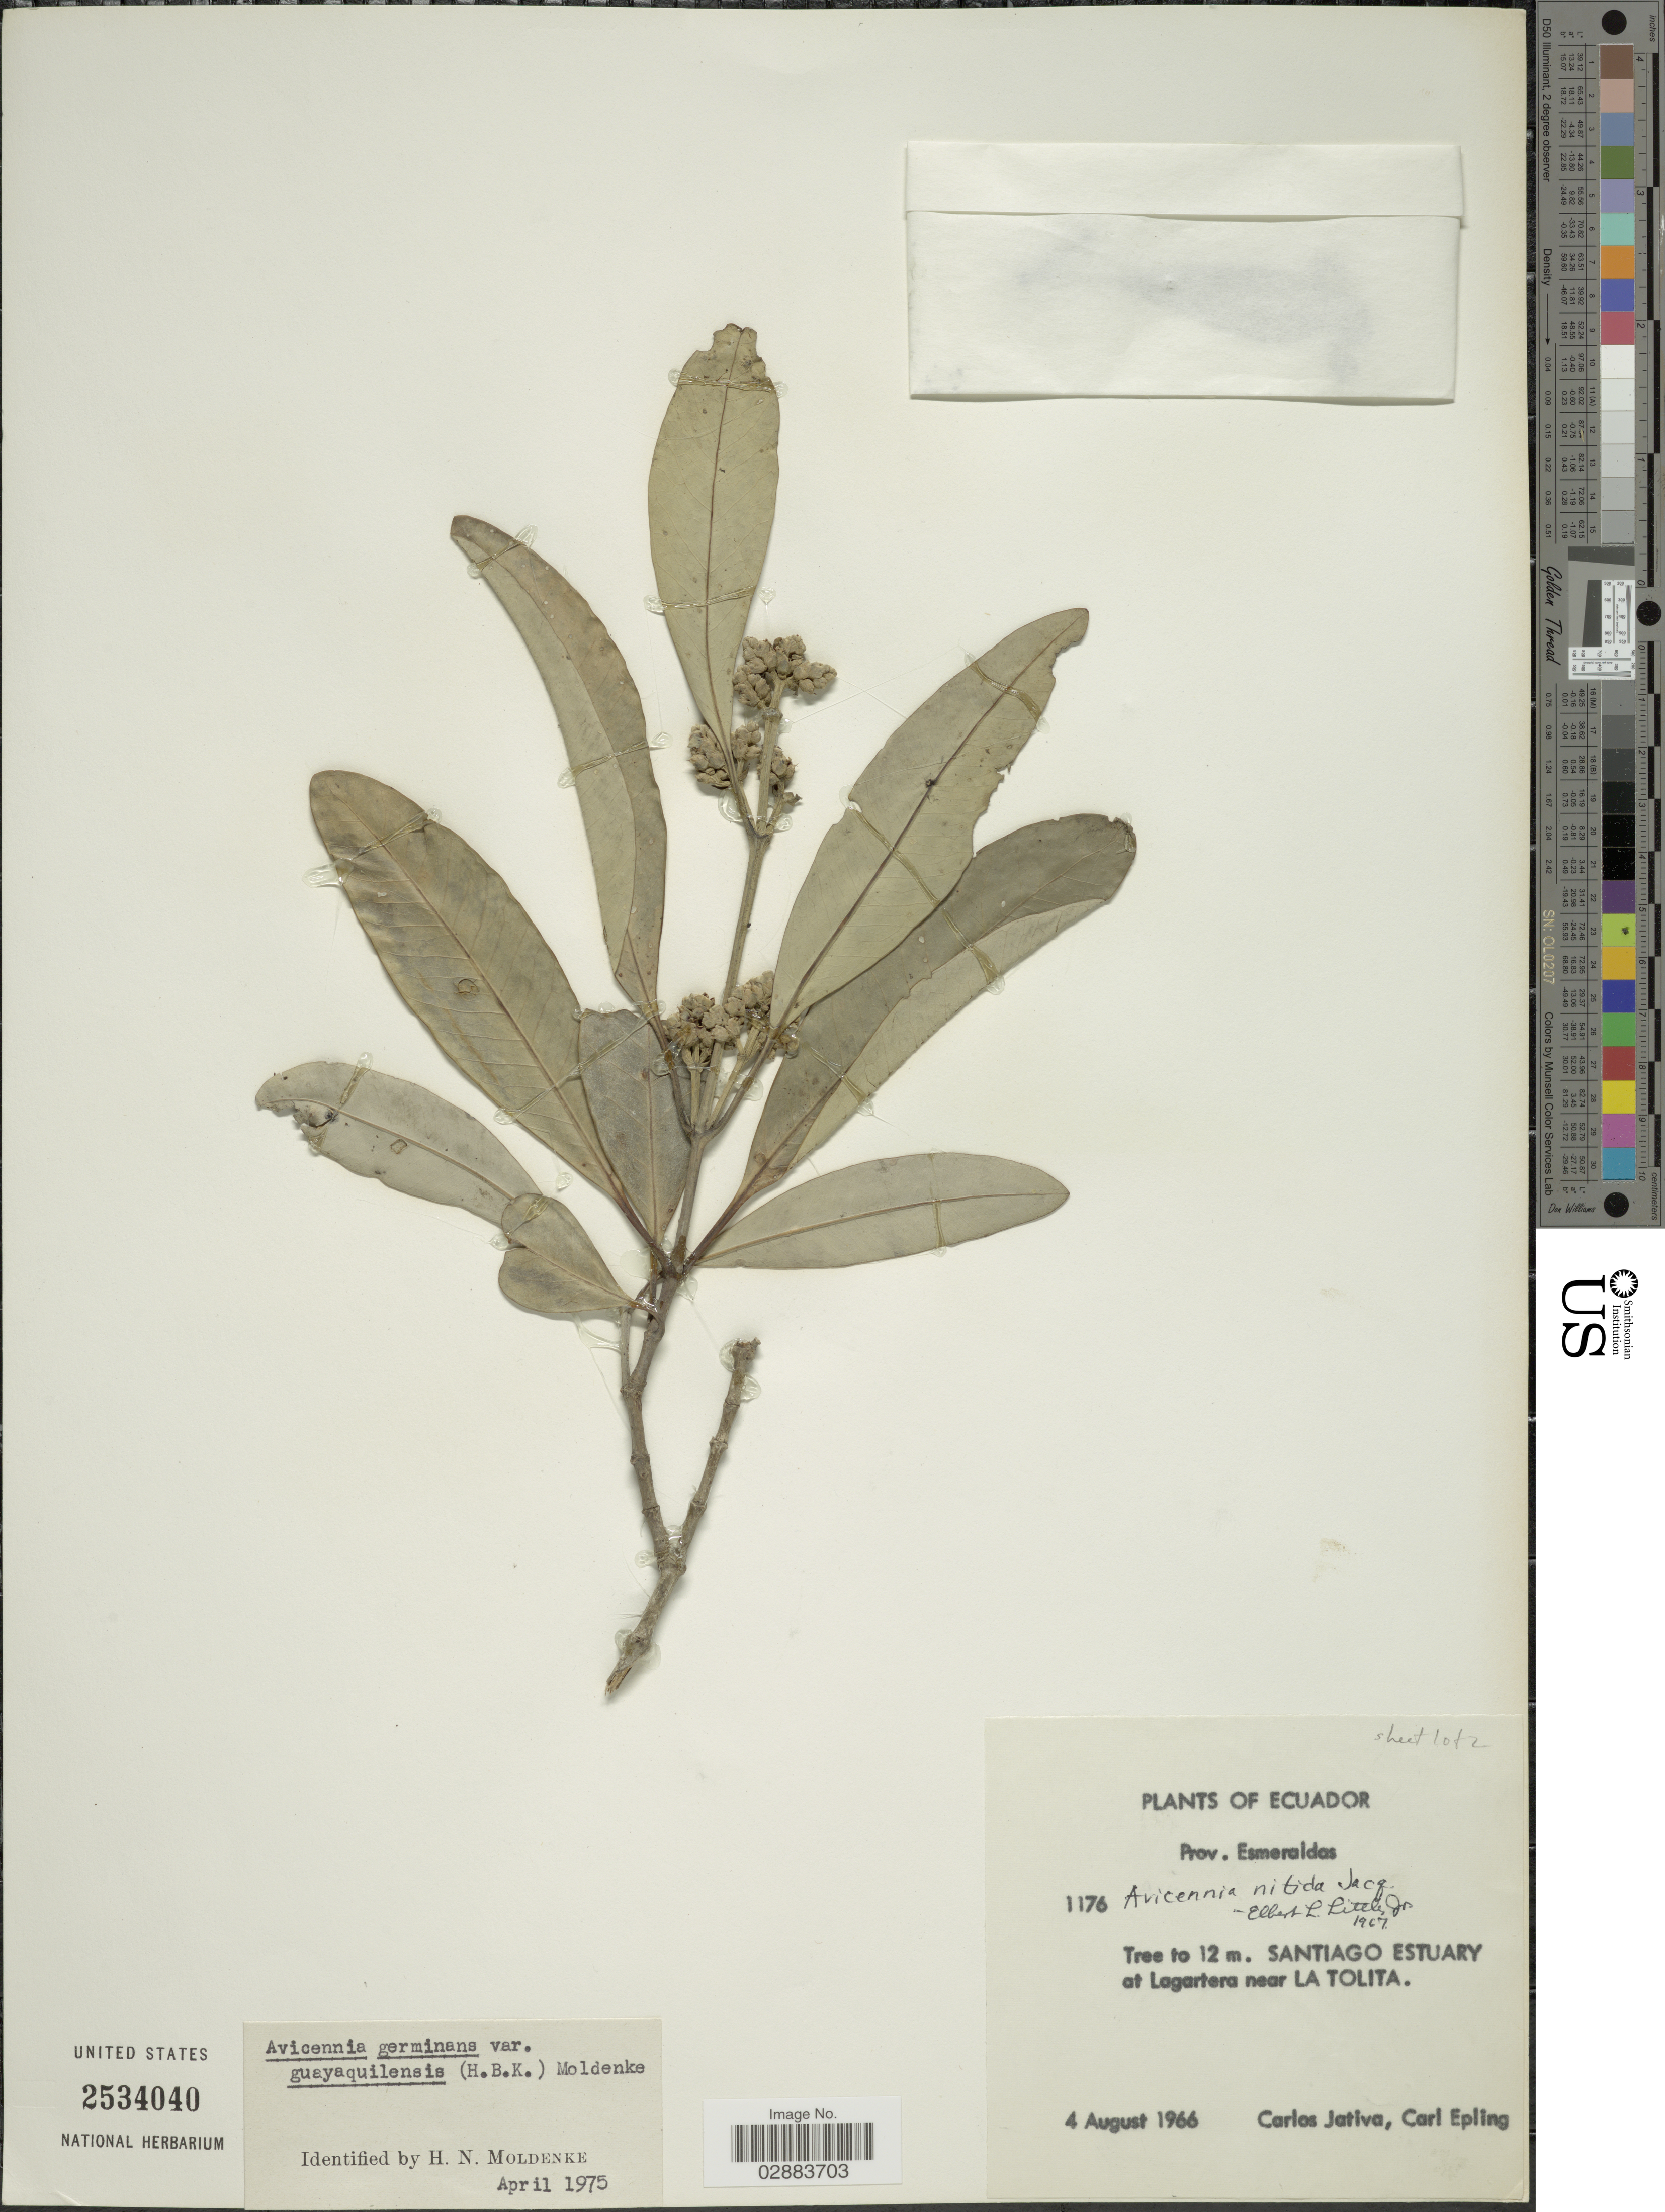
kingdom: Plantae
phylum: Tracheophyta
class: Magnoliopsida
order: Lamiales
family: Acanthaceae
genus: Avicennia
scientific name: Avicennia germinans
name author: (L.) L.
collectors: C. D. Játiva & C. C. Epling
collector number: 1176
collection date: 1966-08-04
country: Ecuador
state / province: Esmeraldas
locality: Santiago Estuary at Lagartera near La Tolita.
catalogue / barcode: US 2534040